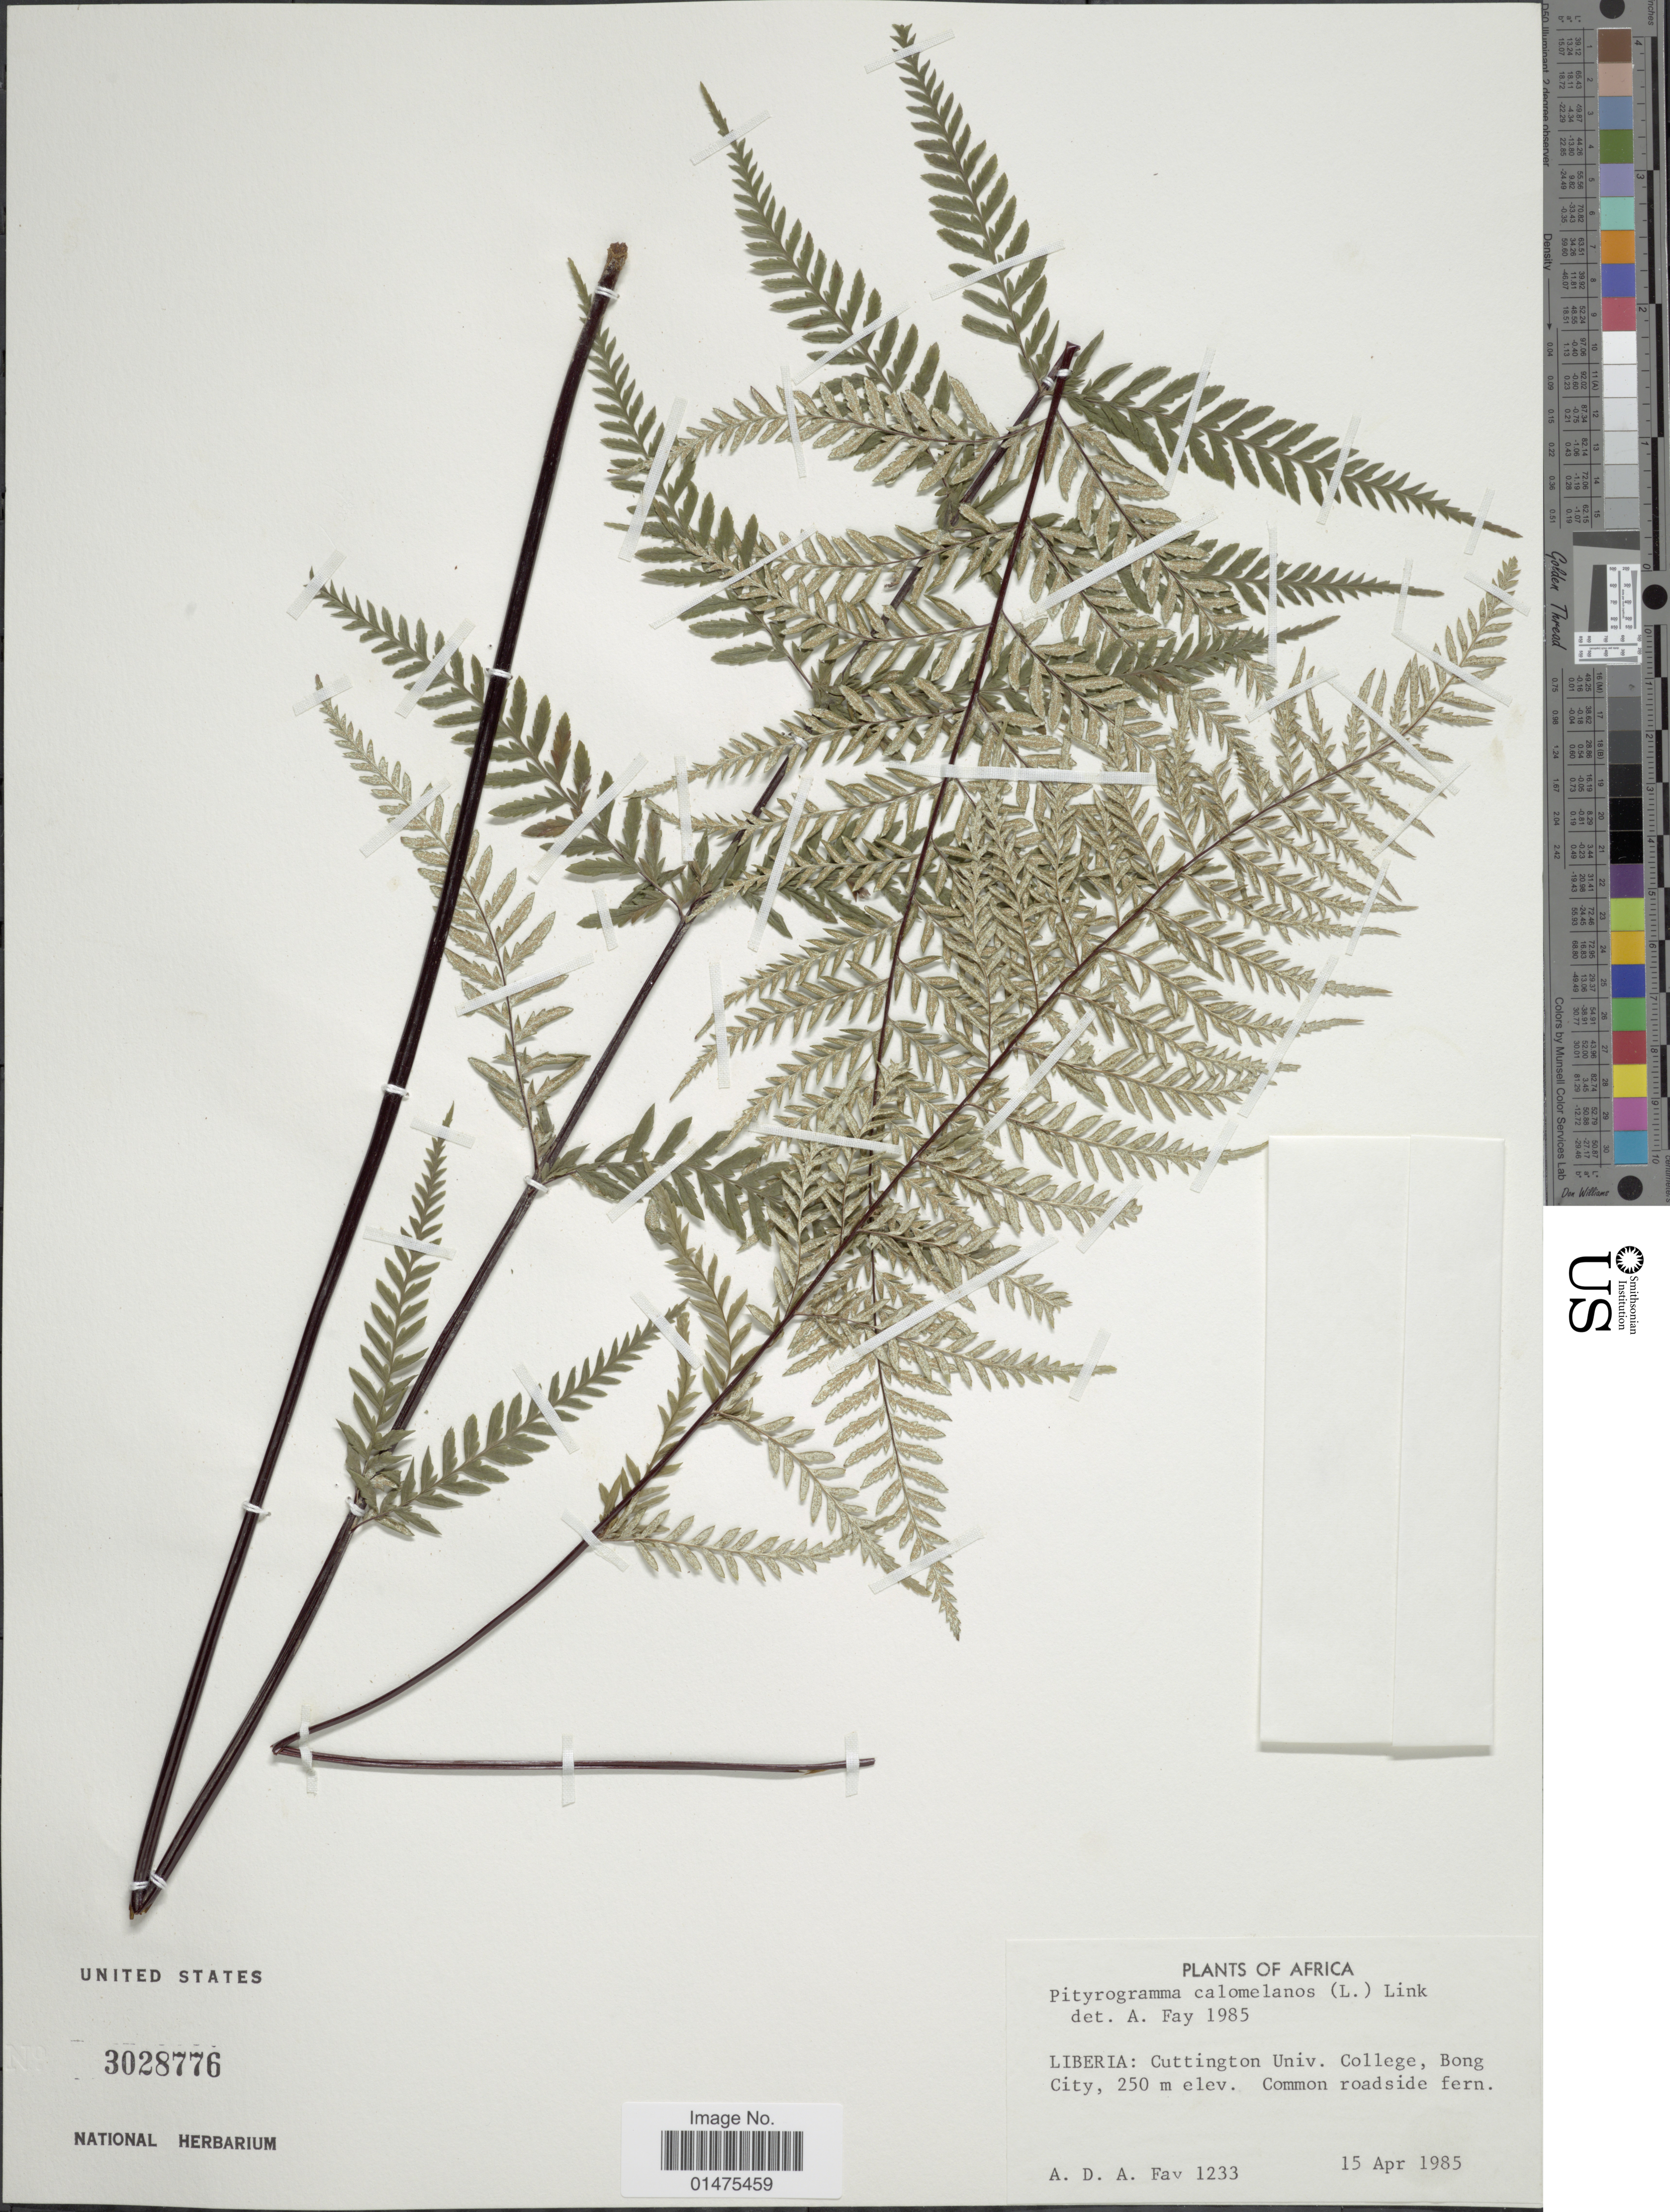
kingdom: Plantae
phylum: Tracheophyta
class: Polypodiopsida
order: Polypodiales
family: Pteridaceae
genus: Pityrogramma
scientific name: Pityrogramma calomelanos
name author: (L.) Link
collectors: A. Fay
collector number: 1233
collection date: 1985-04-15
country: Liberia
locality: Cuttington Univ. College, Bong City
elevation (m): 250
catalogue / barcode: US 3028776